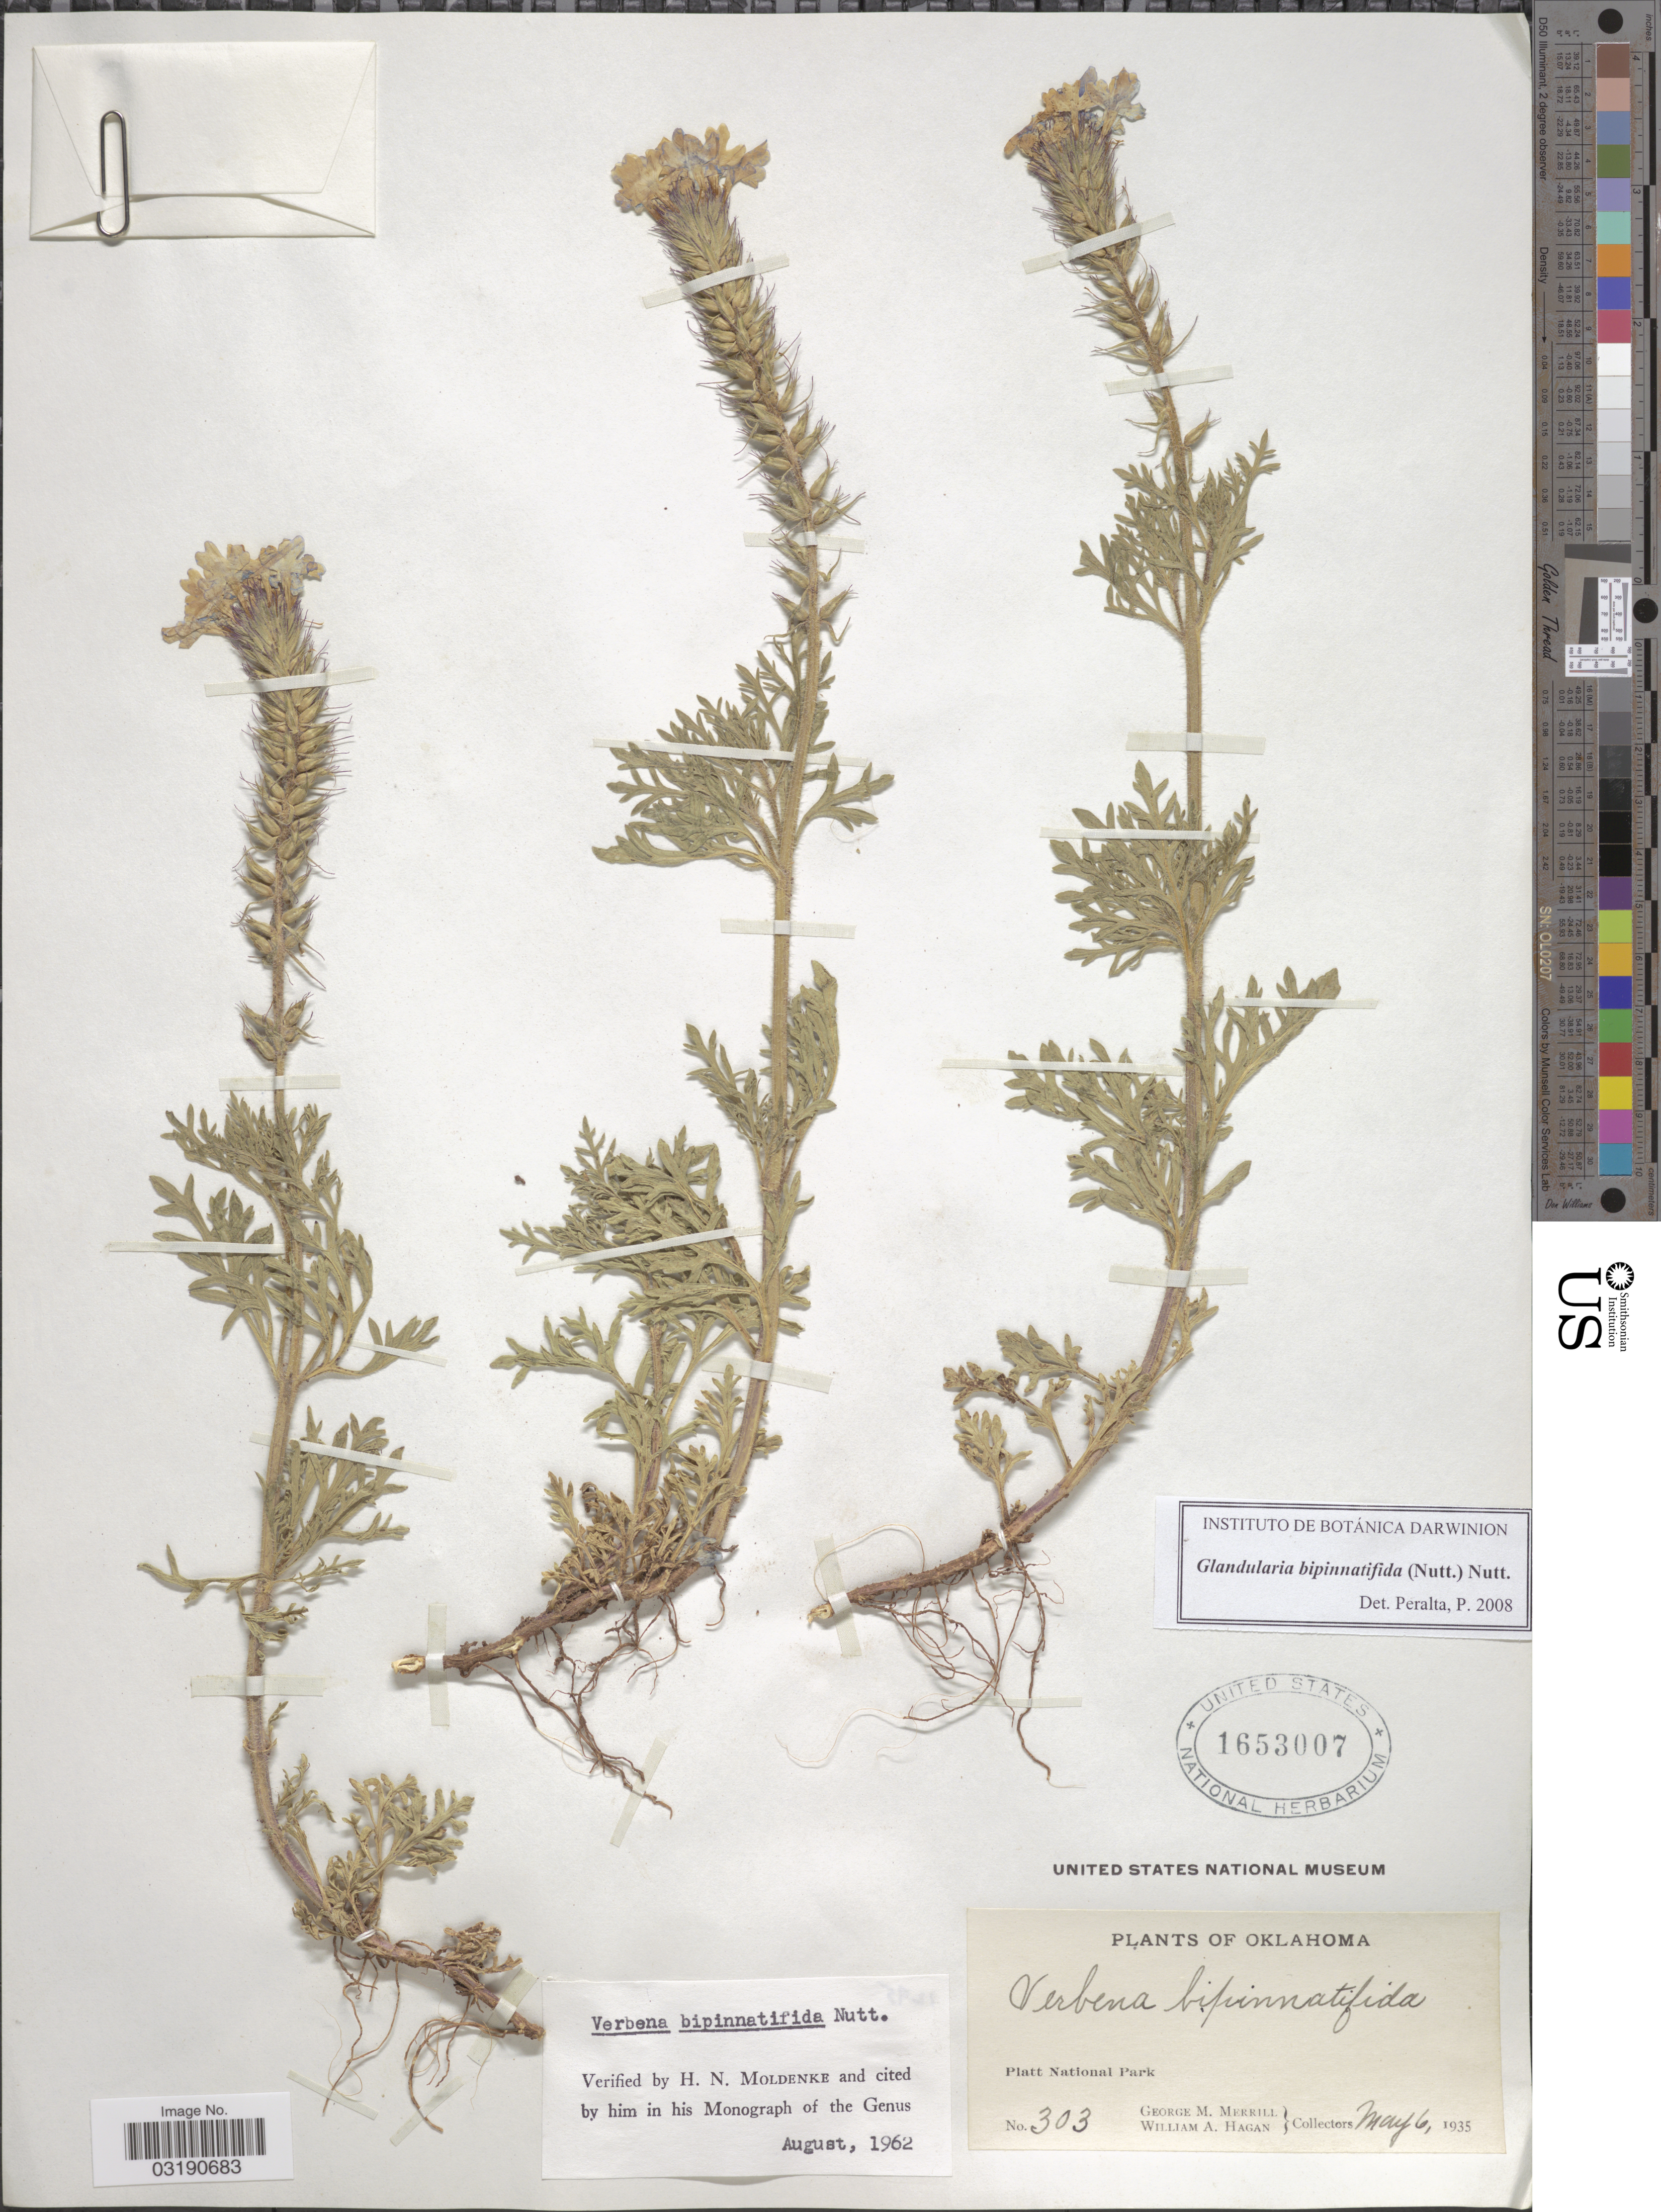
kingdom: Plantae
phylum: Tracheophyta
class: Magnoliopsida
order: Lamiales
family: Verbenaceae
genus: Verbena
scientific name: Verbena bipinnatifida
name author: (Schauer) Nutt.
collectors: G. M. Merrill & W. Hagan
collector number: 303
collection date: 1935-05-06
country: United States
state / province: Oklahoma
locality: Platt National Park.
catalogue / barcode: US 1653007